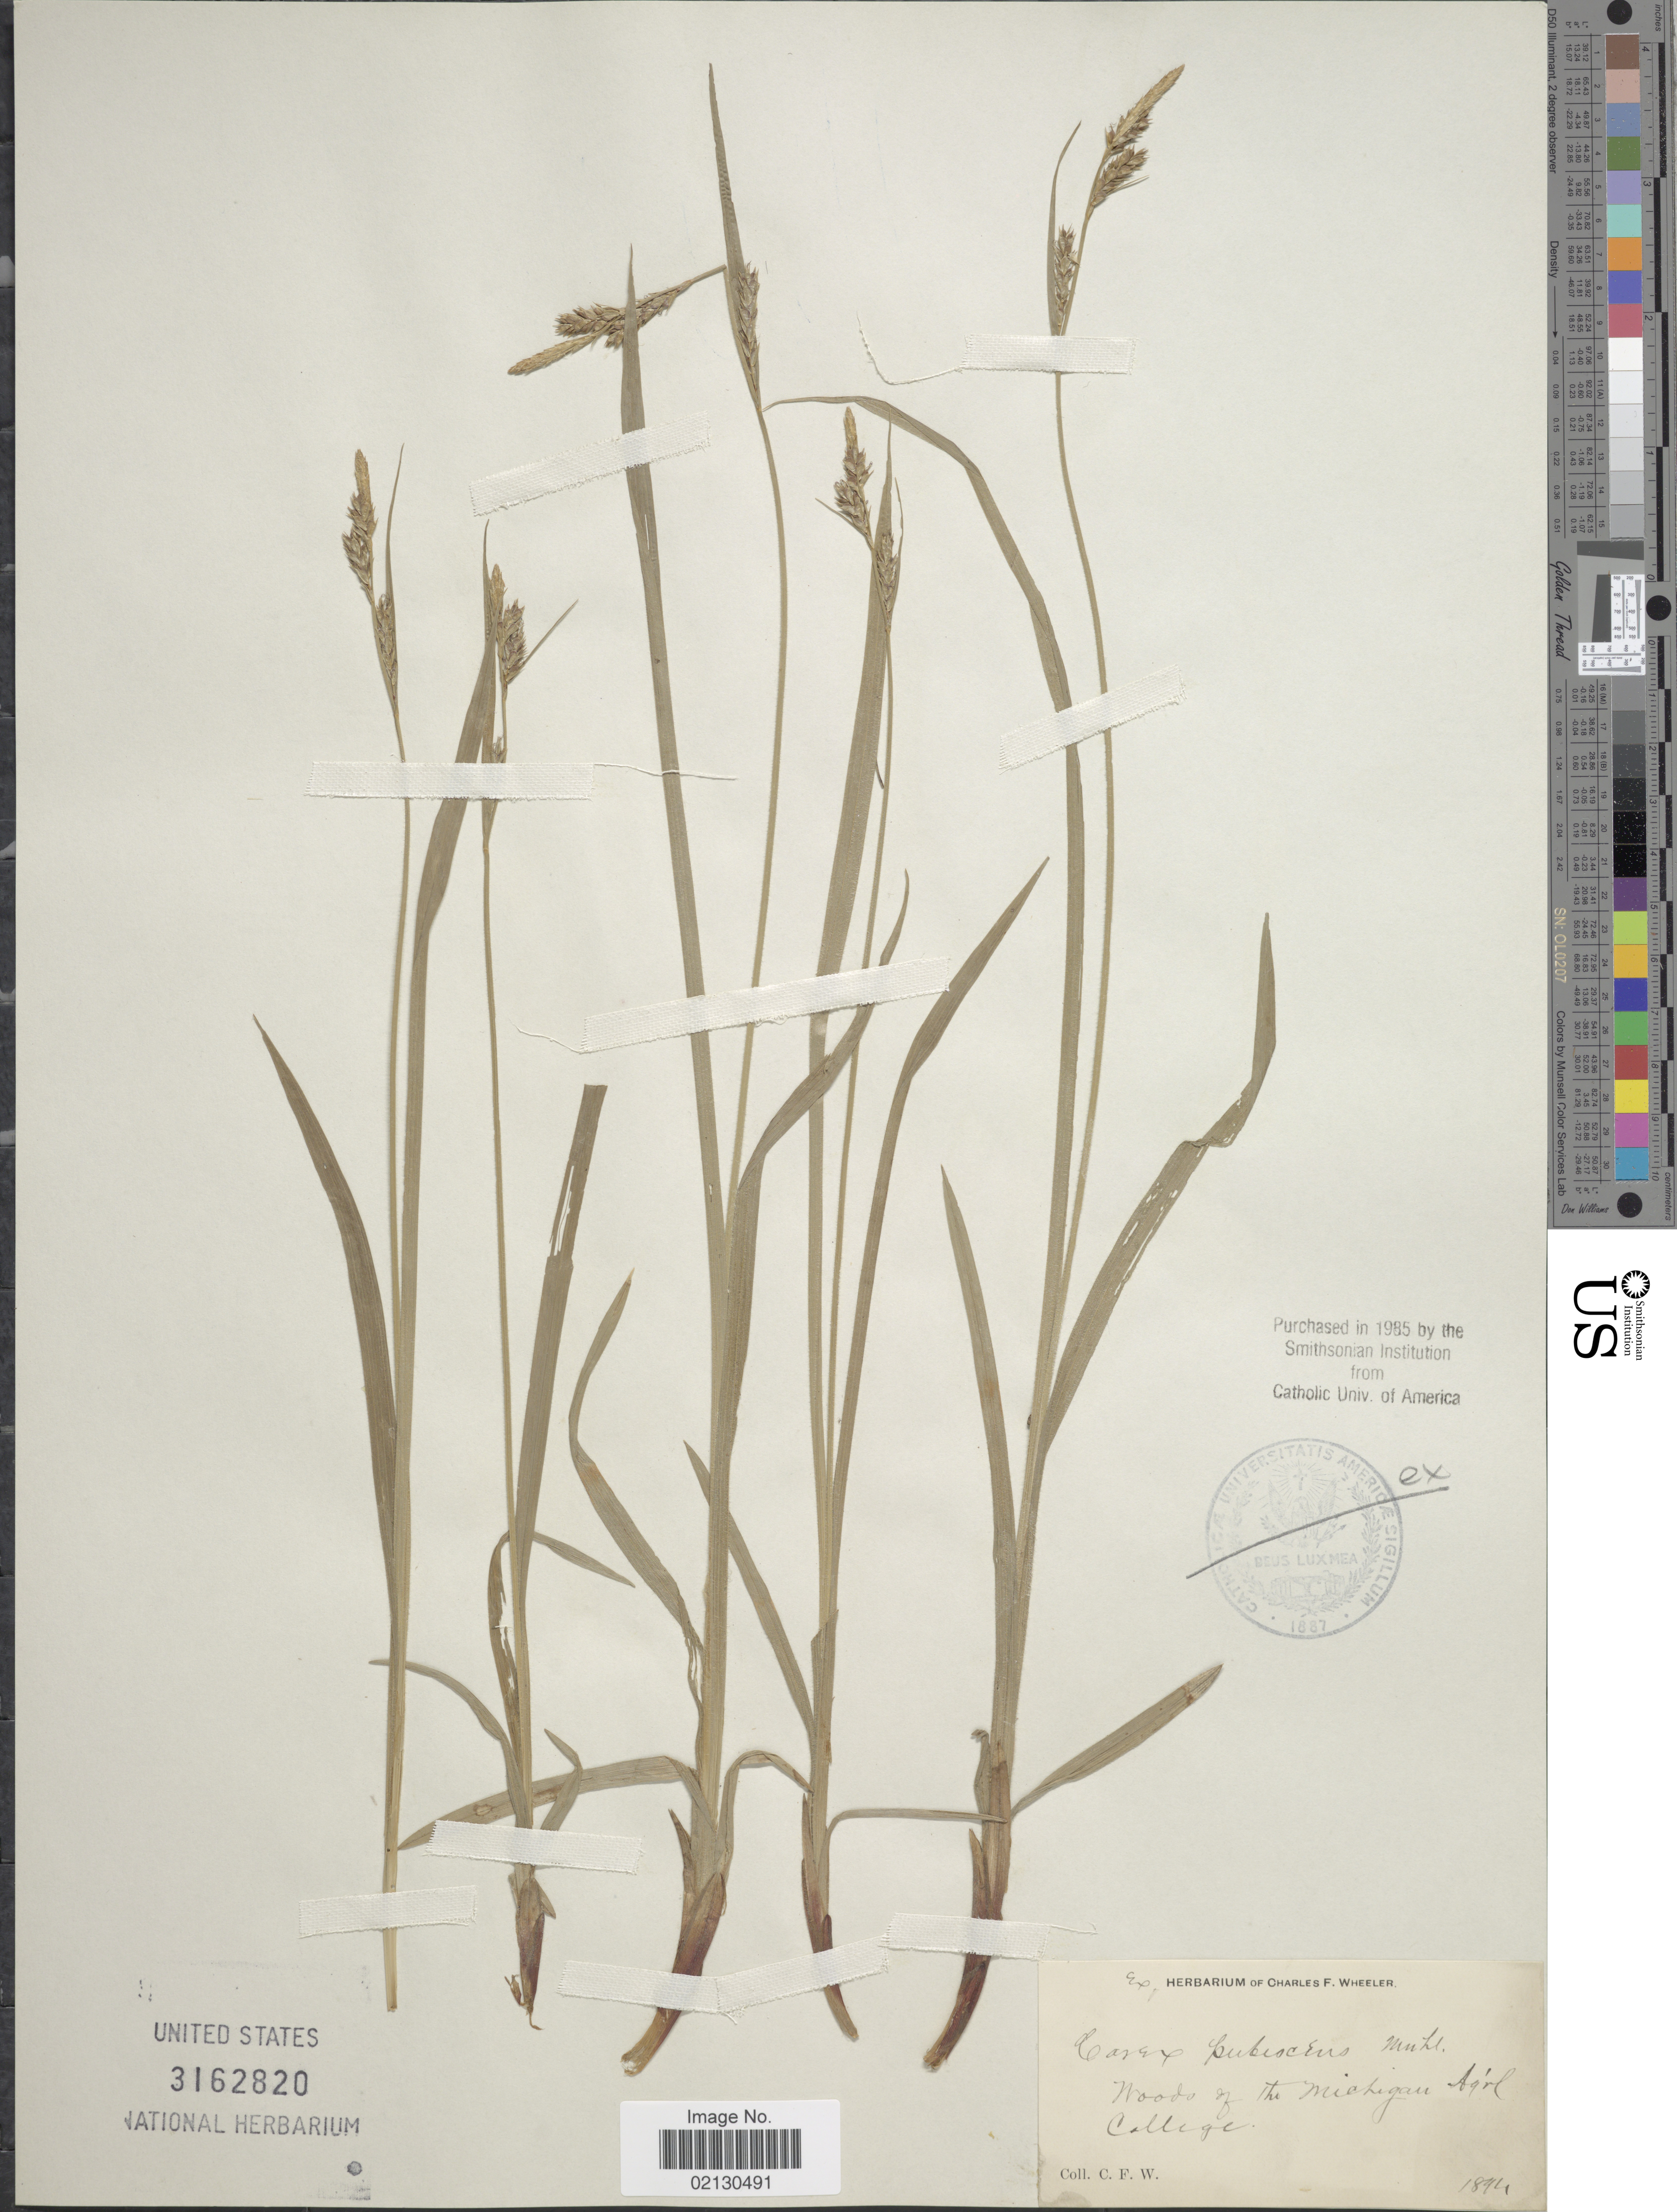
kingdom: Plantae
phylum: Tracheophyta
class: Liliopsida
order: Poales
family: Cyperaceae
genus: Carex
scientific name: Carex hirtifolia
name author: Mack.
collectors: C. Wheeler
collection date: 1894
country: United States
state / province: Michigan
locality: Woods of the Michigan Agr'l College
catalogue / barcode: US 3162820